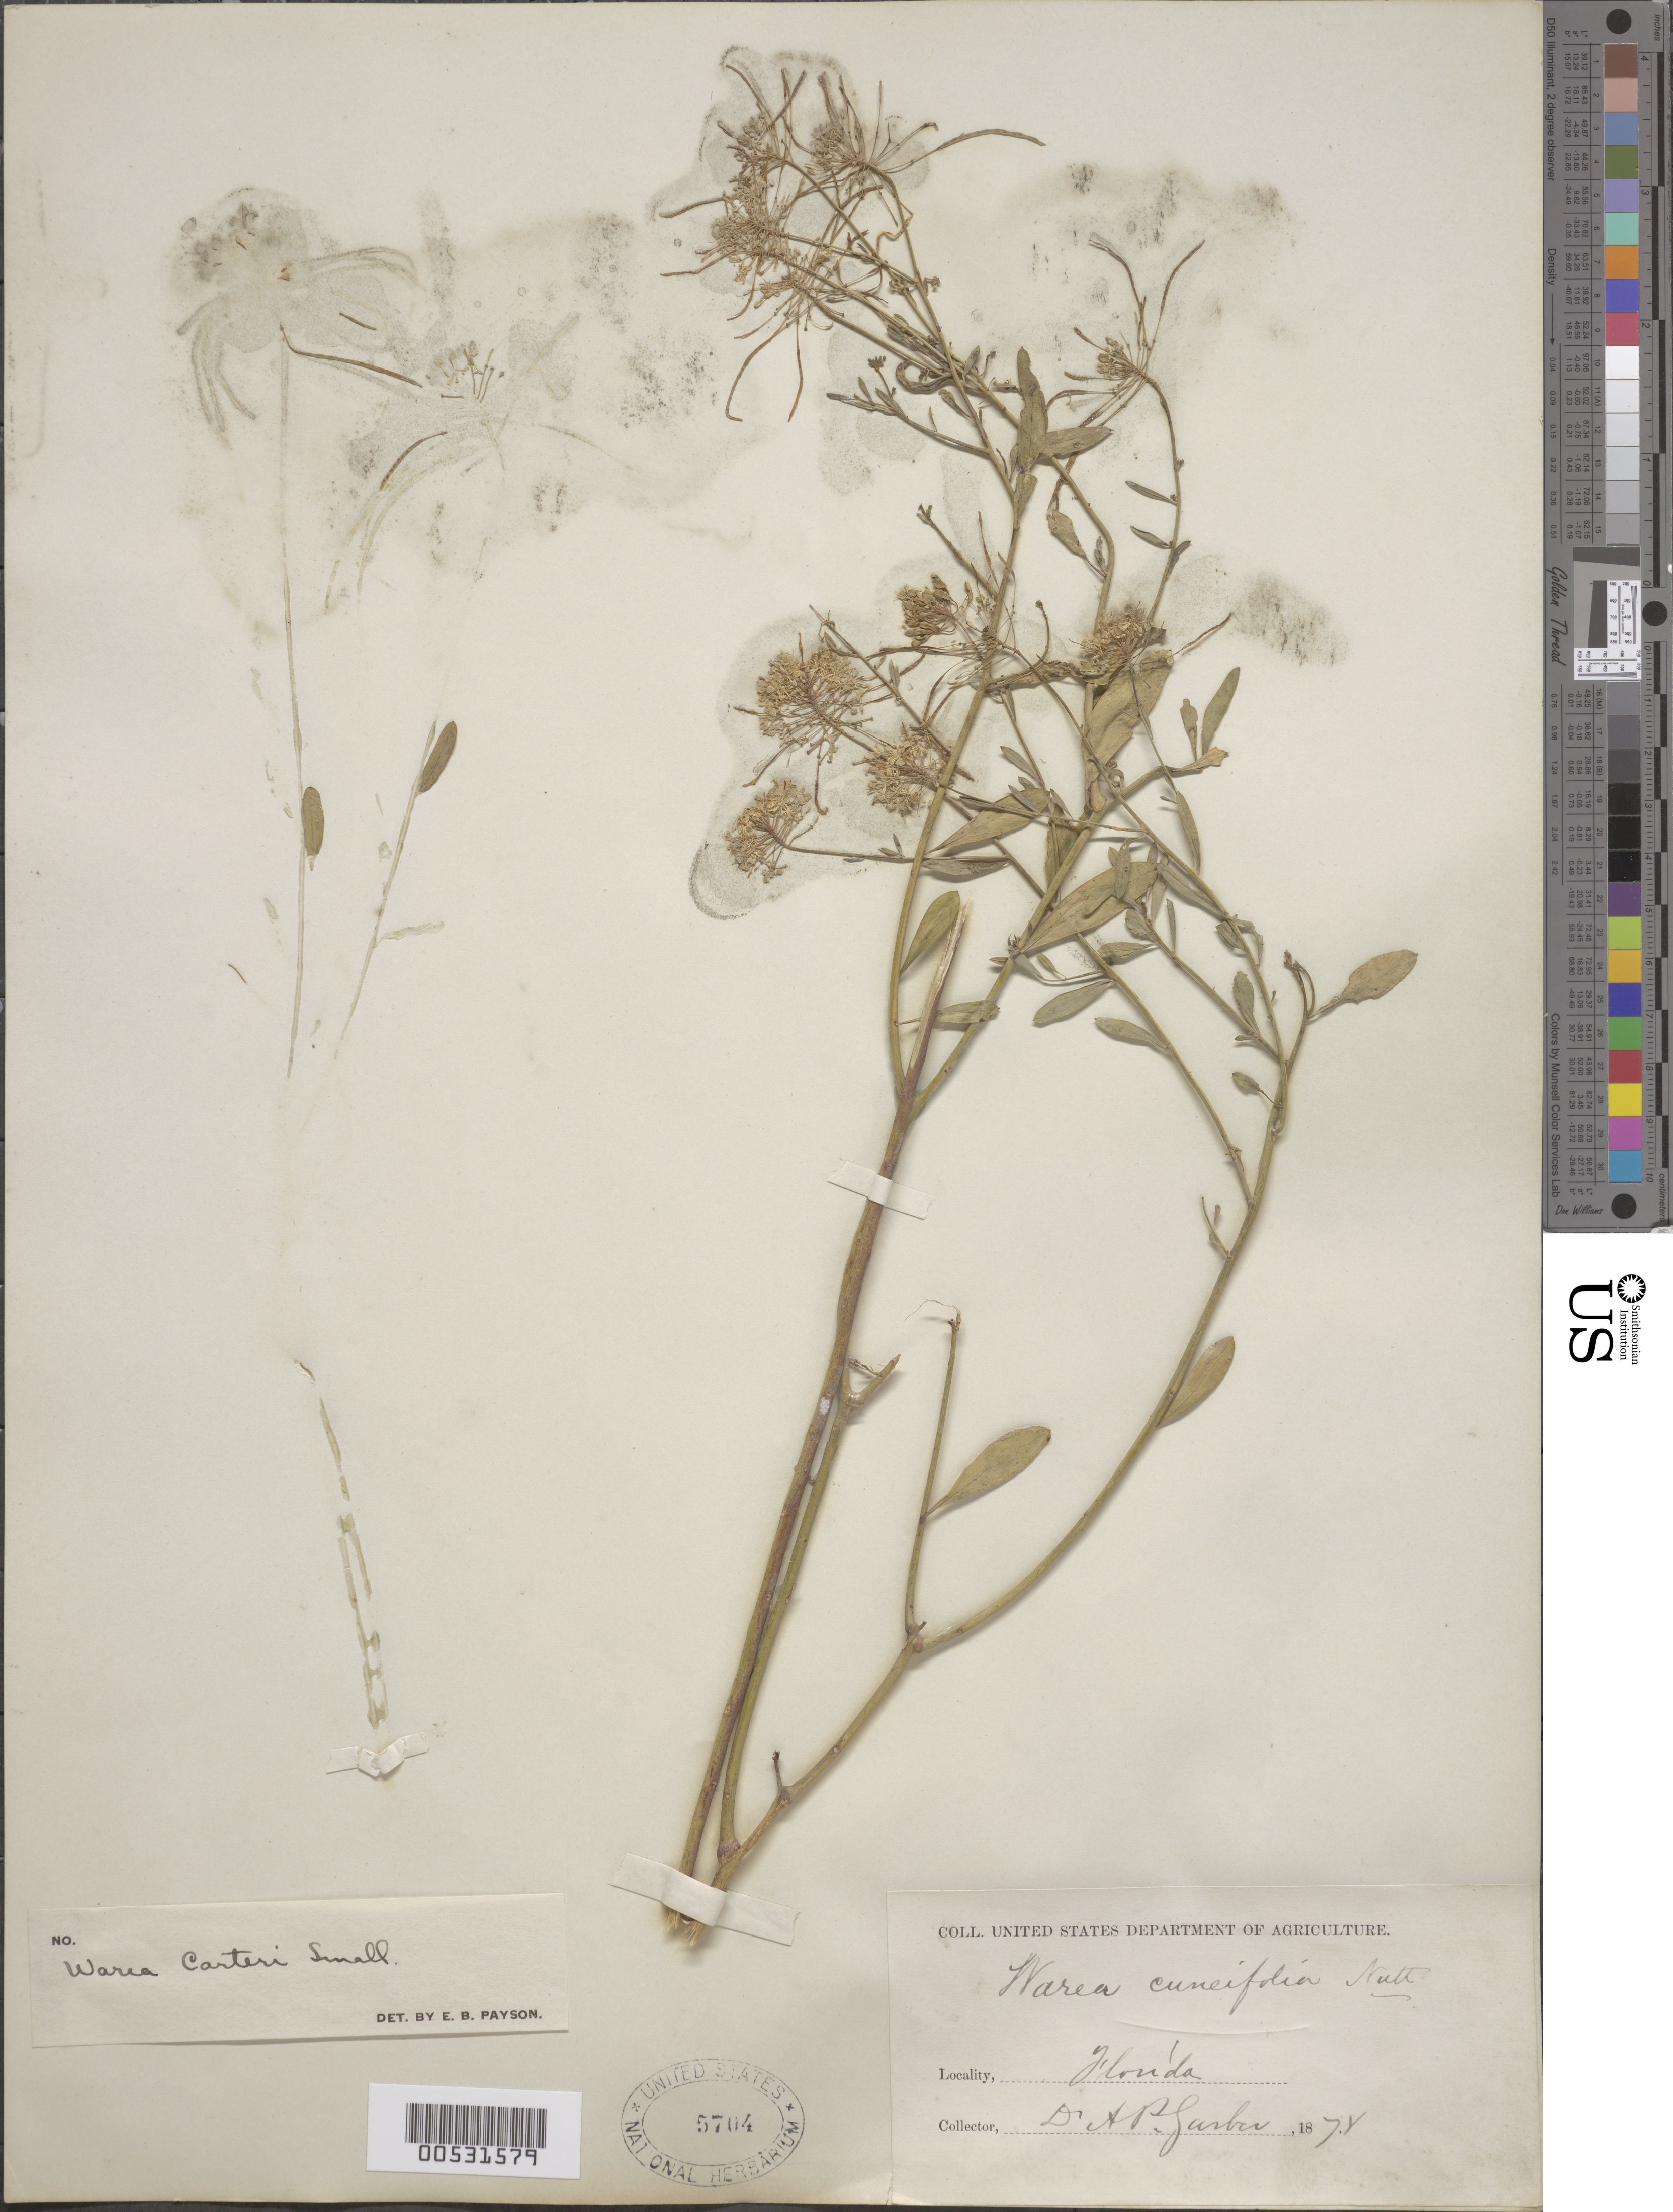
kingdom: Plantae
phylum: Tracheophyta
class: Magnoliopsida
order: Brassicales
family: Brassicaceae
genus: Warea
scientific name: Warea carteri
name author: Small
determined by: Payson, E. B.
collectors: A. P. Garber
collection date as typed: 1878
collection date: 1878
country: United States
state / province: Florida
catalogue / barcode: US 5704